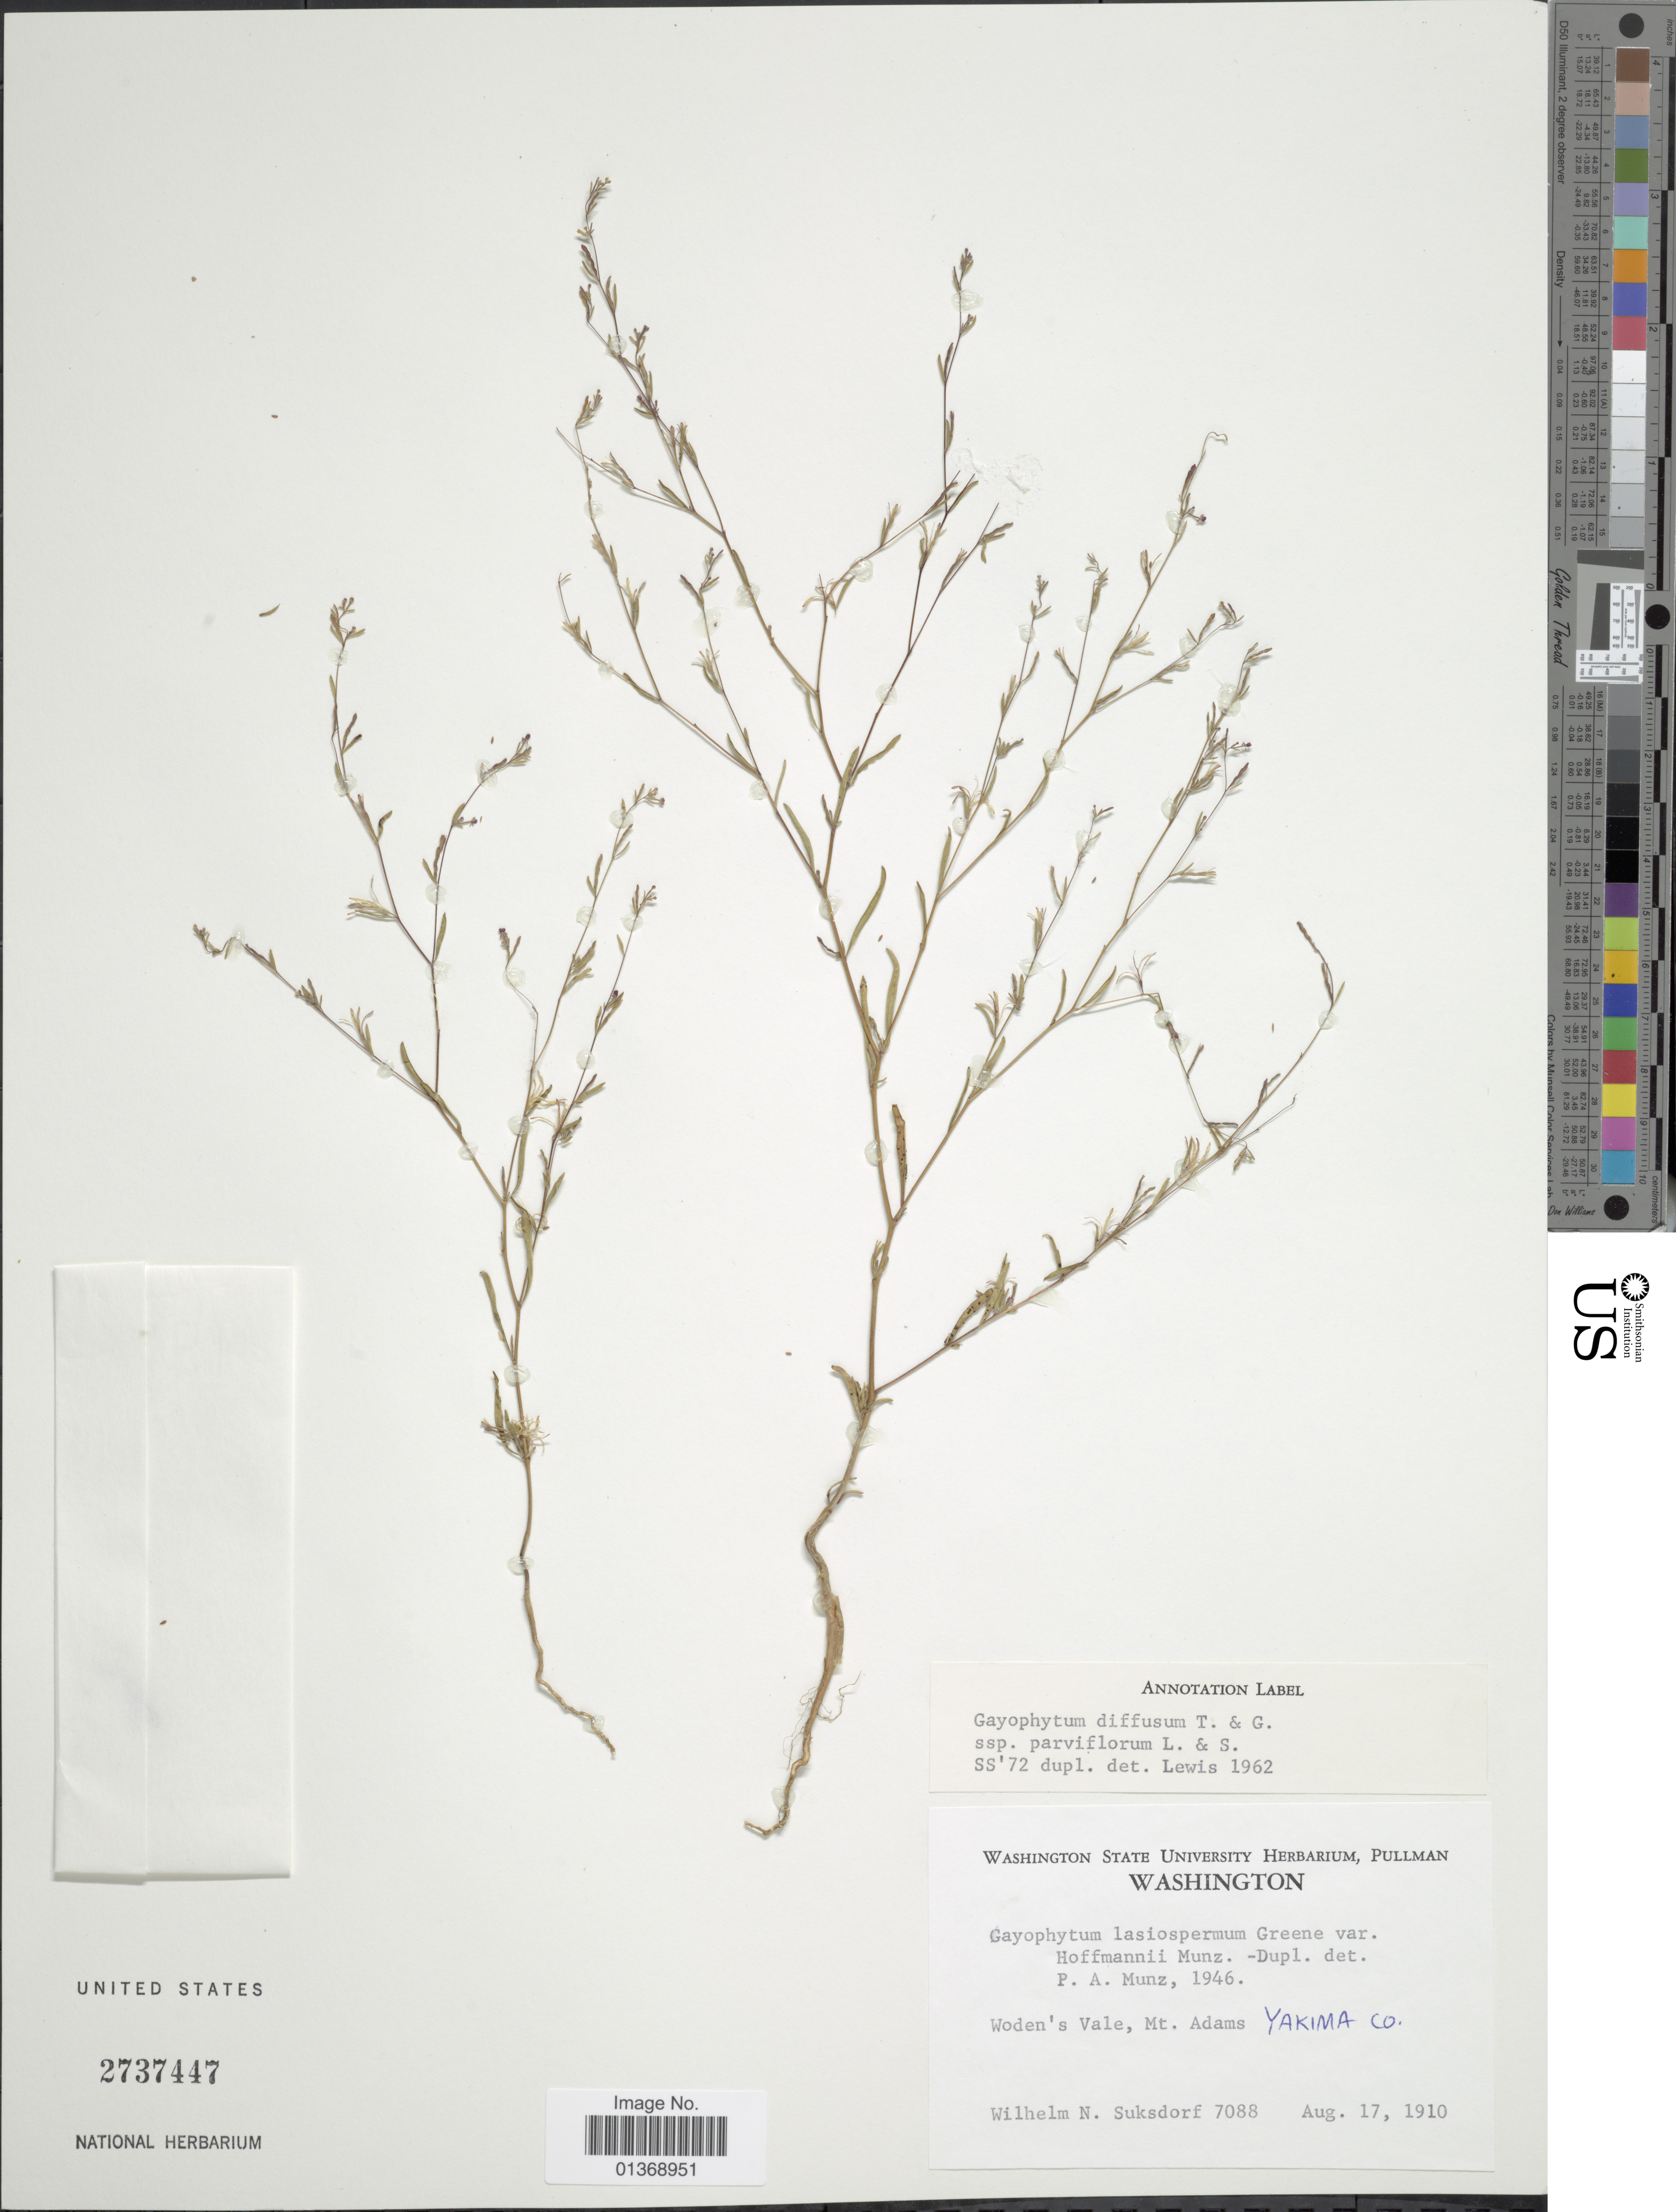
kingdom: Plantae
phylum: Tracheophyta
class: Magnoliopsida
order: Myrtales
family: Onagraceae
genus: Gayophytum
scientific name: Gayophytum diffusum subsp. parviflorum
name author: F. H. Lewis & Szweyk.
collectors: W. N. Suksdorf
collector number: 7088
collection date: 1910-08-17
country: United States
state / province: Washington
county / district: Yakima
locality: Woden's Vale, Mt. Adams, Yakima Co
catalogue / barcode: US 2737447